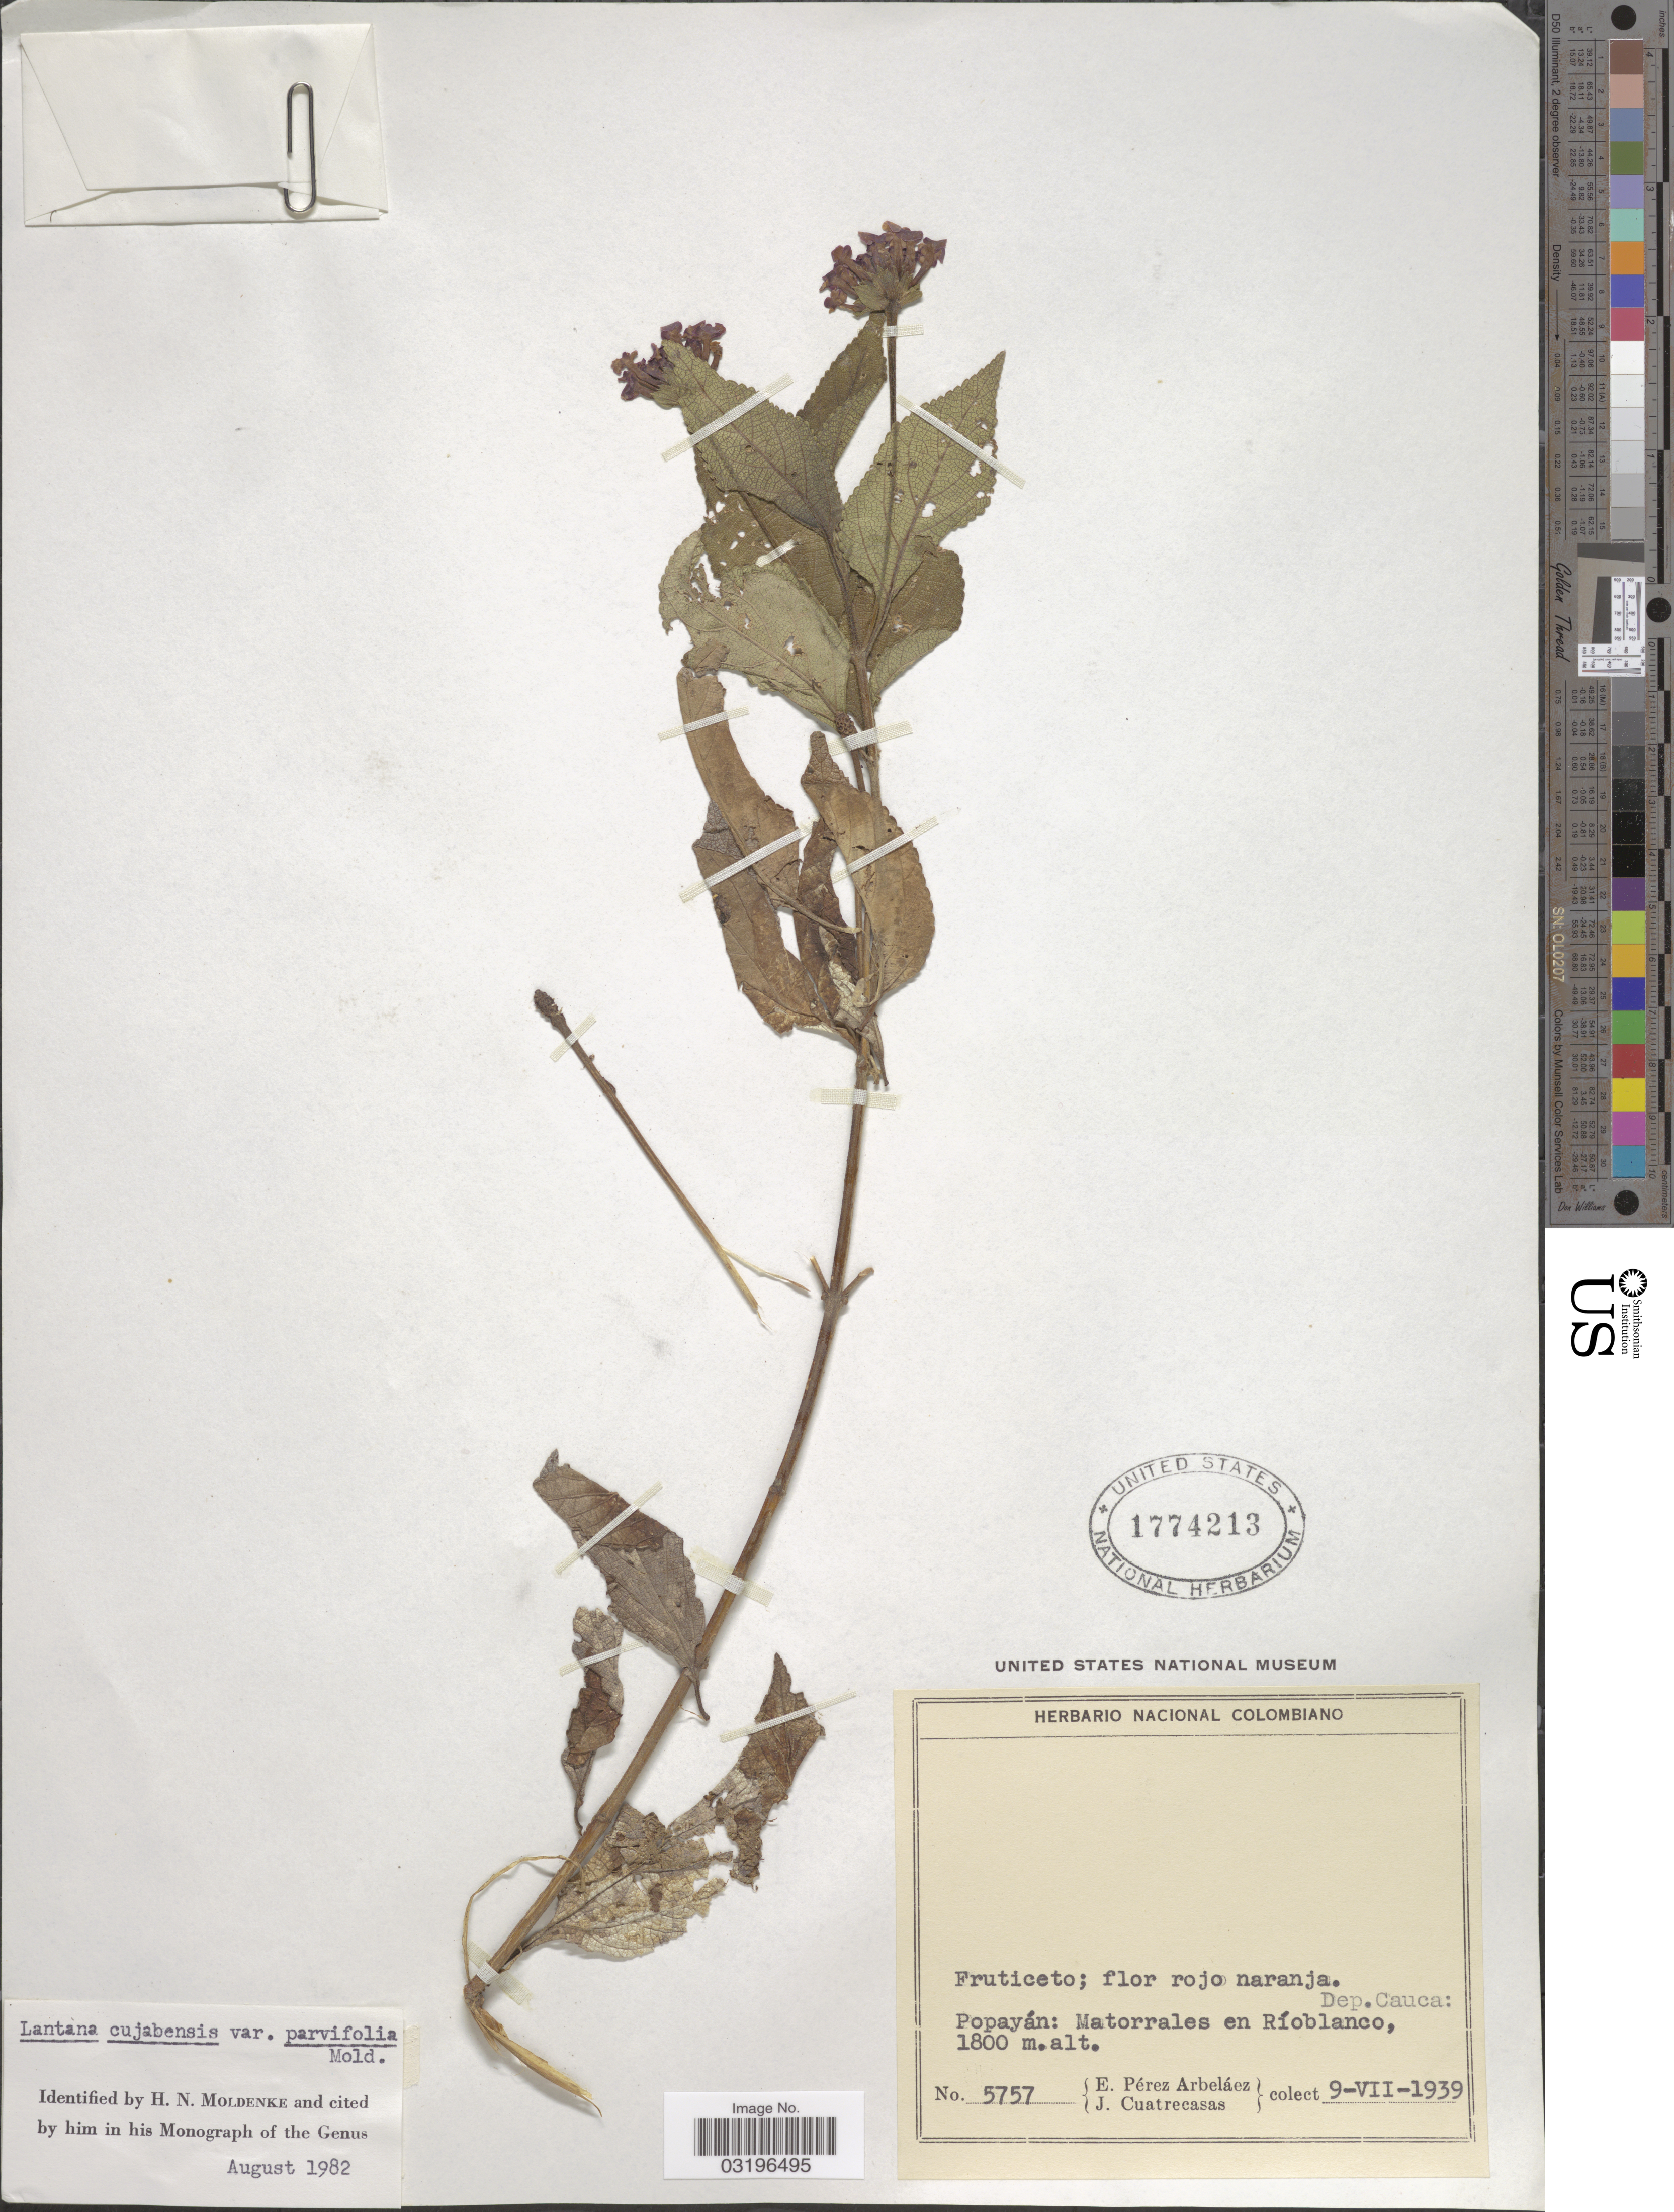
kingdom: Plantae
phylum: Tracheophyta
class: Magnoliopsida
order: Lamiales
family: Verbenaceae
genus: Lantana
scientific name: Lantana cujabensis var. hispida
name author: Moldenke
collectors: E. Pérez Arbeláez & J. Cuatrecasas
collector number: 5757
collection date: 1939-07-09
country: Colombia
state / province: Cauca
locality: Dep. Cauca: Popayán: Matorrales en Ríoblanco.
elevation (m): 1800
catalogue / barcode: US 1774213